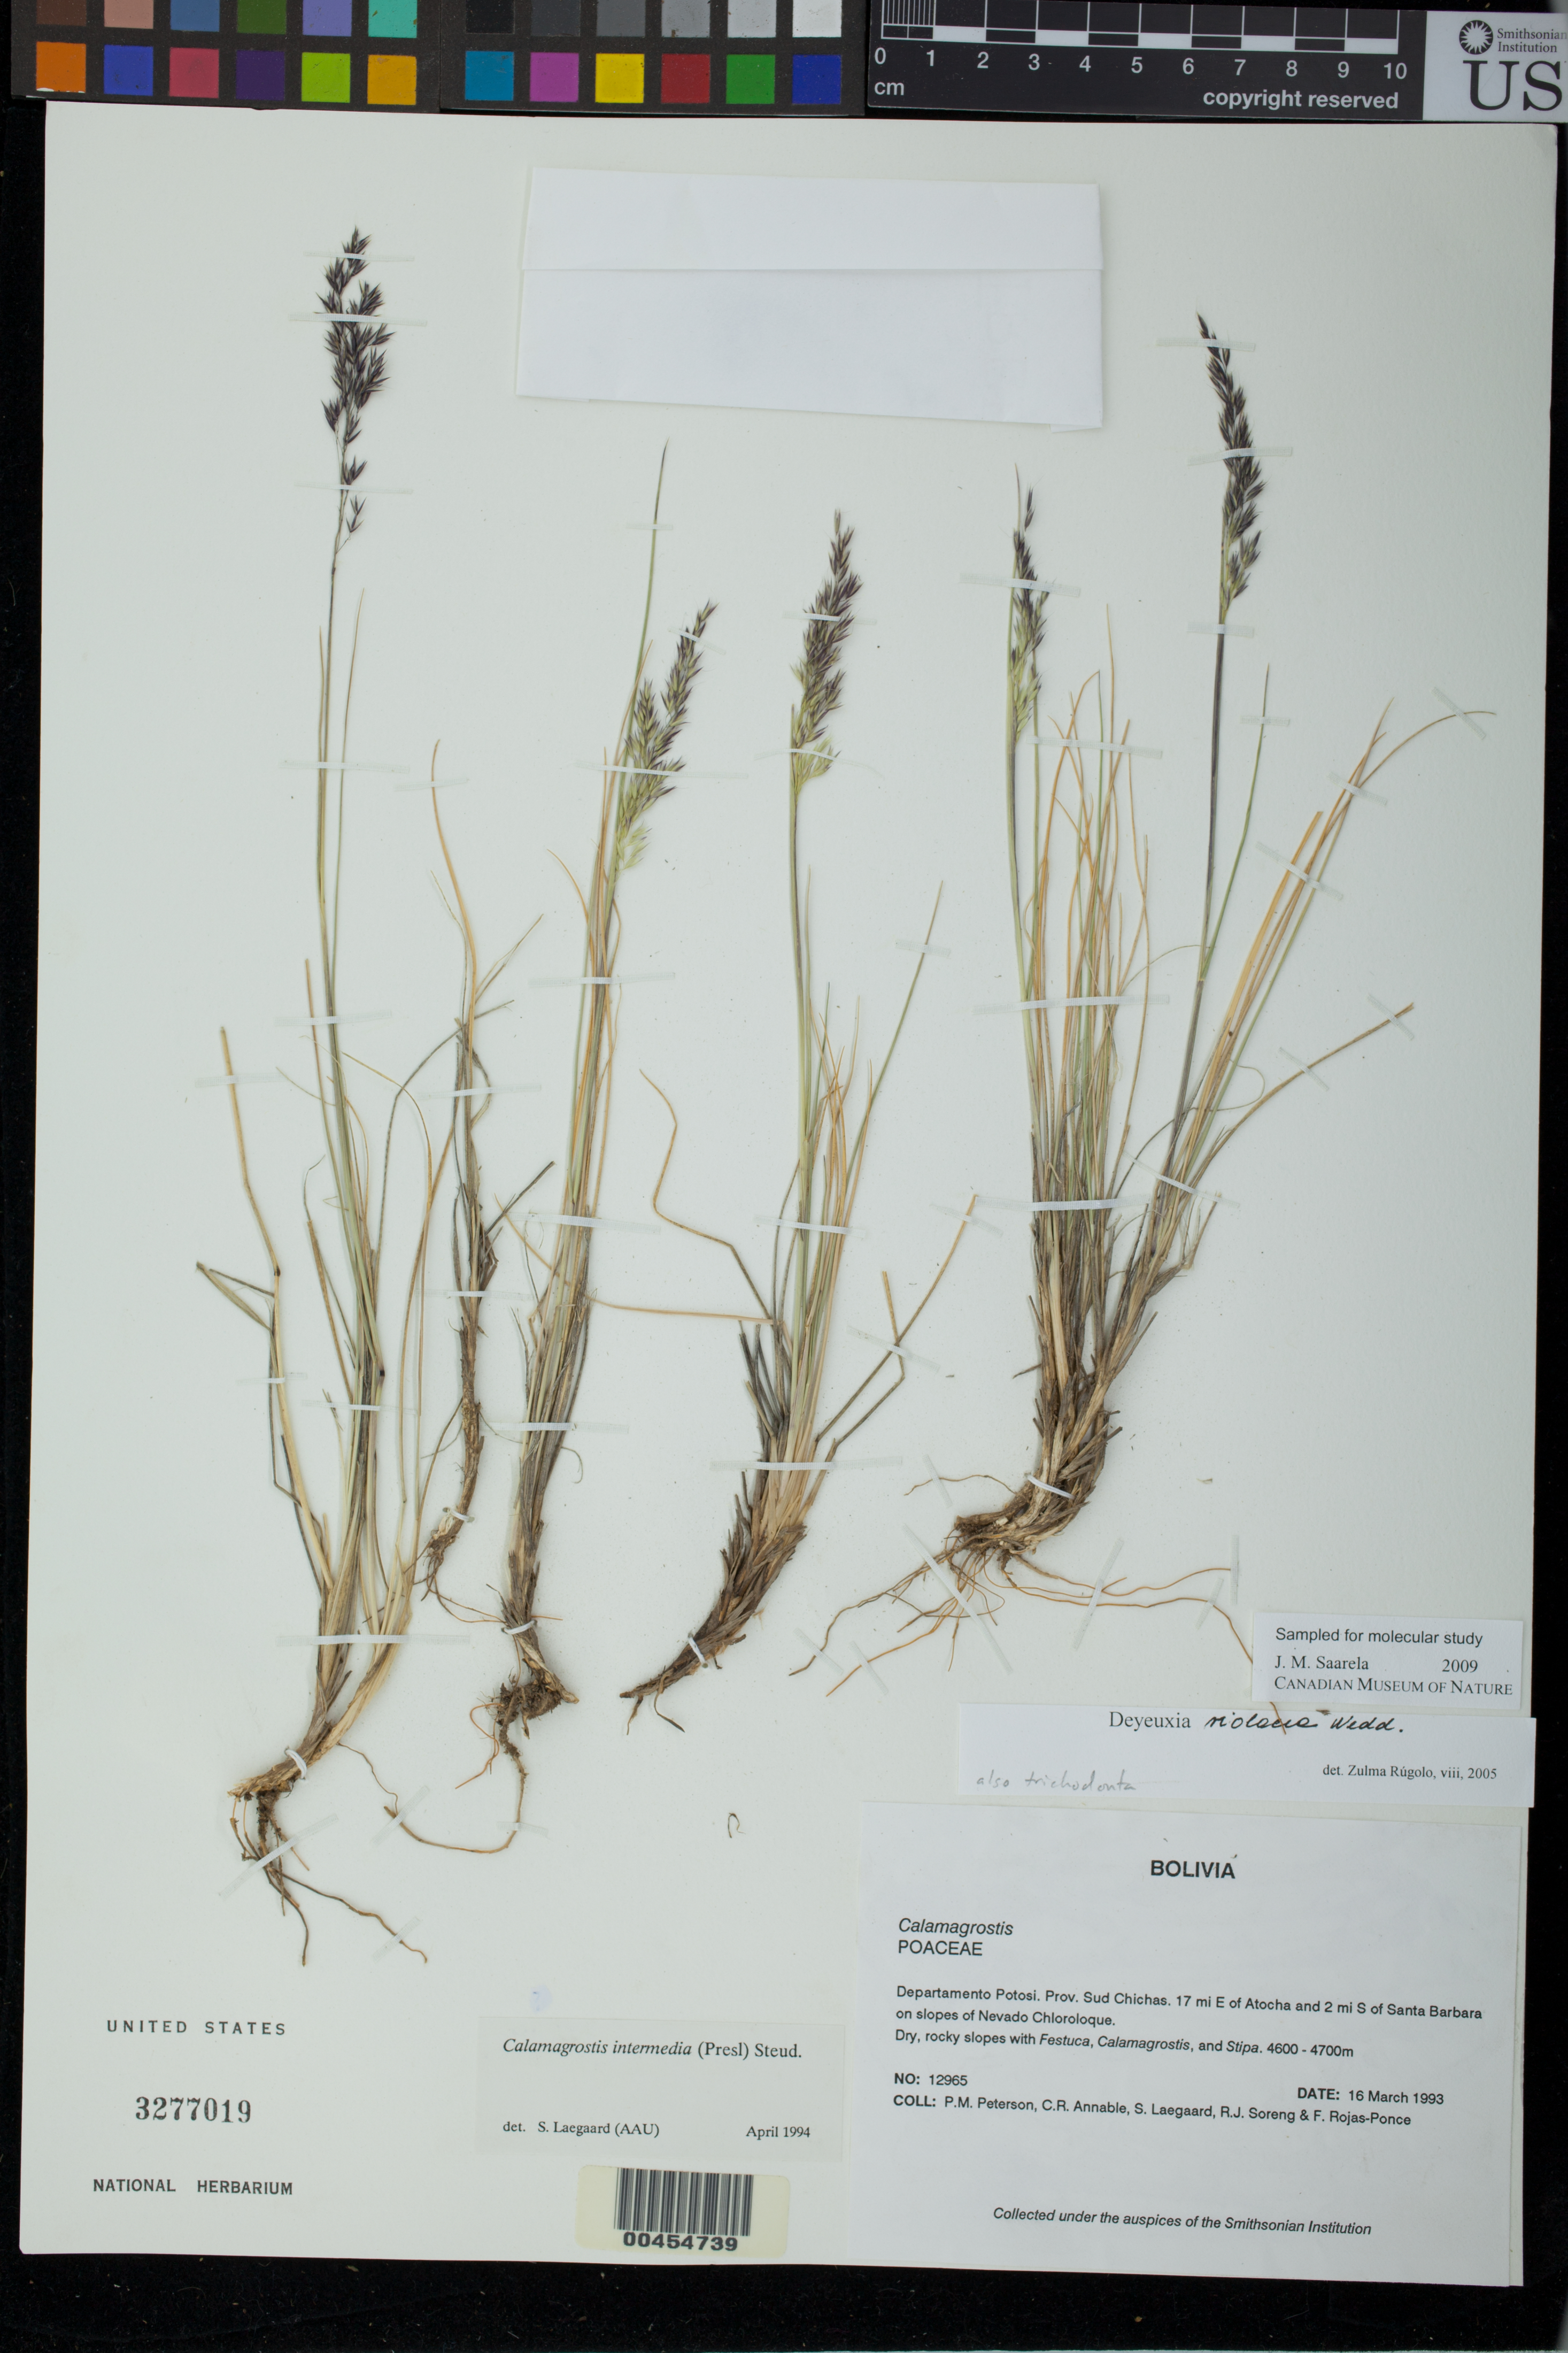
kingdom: Plantae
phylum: Tracheophyta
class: Liliopsida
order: Poales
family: Poaceae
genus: Cinnagrostis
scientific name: Cinnagrostis violacea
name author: (Wedd.) P.M. Peterson et al.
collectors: P. M. Peterson, C. R. Annable, S. Lægaard, R. J. Soreng & F. Rojas-Ponce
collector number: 12965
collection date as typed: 16 Mar 1993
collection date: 1993-03-16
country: Bolivia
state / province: Potosí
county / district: Sud Chichas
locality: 17 mi E of Atocha and 2 mi S of Santa Barbara on slopes of Nevada Chloroloque.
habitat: Dry, rocky slopes with Festuca, Calamagrostis, and Stipa.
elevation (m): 4600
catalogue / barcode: US 3277019